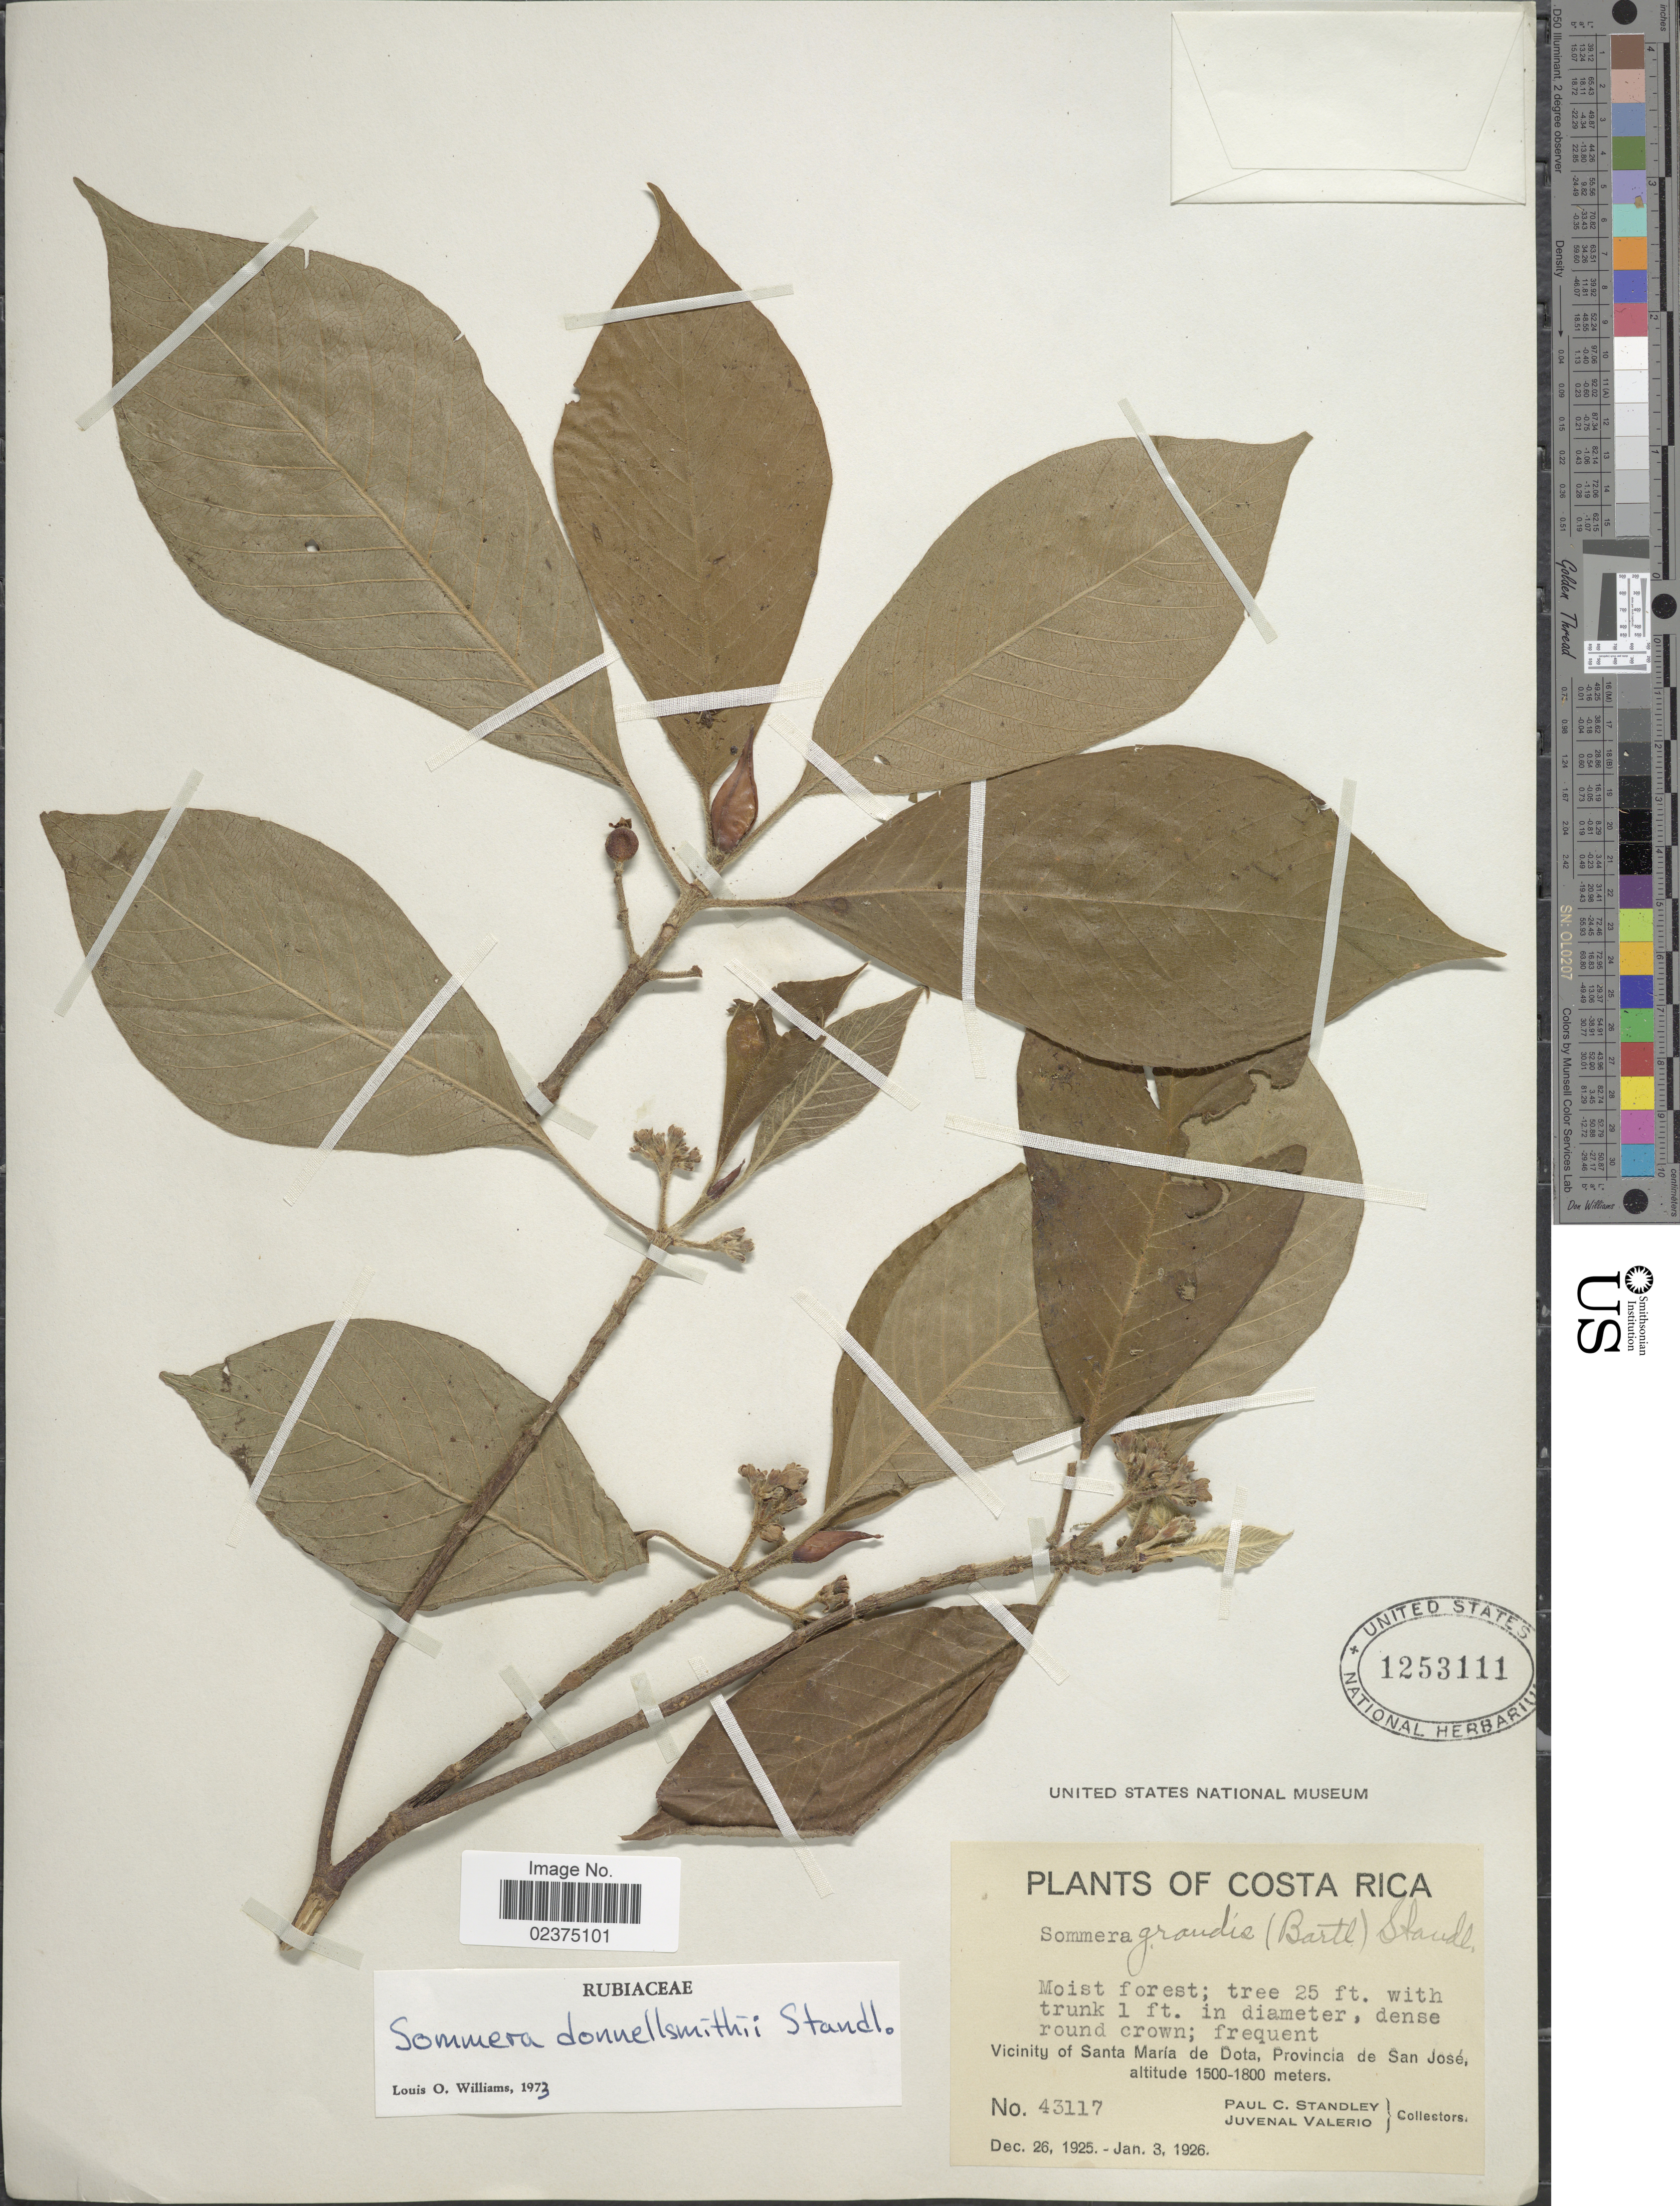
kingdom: Plantae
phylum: Tracheophyta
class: Magnoliopsida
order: Gentianales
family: Rubiaceae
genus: Sommera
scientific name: Sommera donnell-smithii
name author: Standl.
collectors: P. C. Standley & J. Valerio R.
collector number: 43117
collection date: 1925-12-26/1926-01-03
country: Costa Rica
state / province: San José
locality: Vicinity of Santa Maria de Dota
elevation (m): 1500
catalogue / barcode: US 1253111